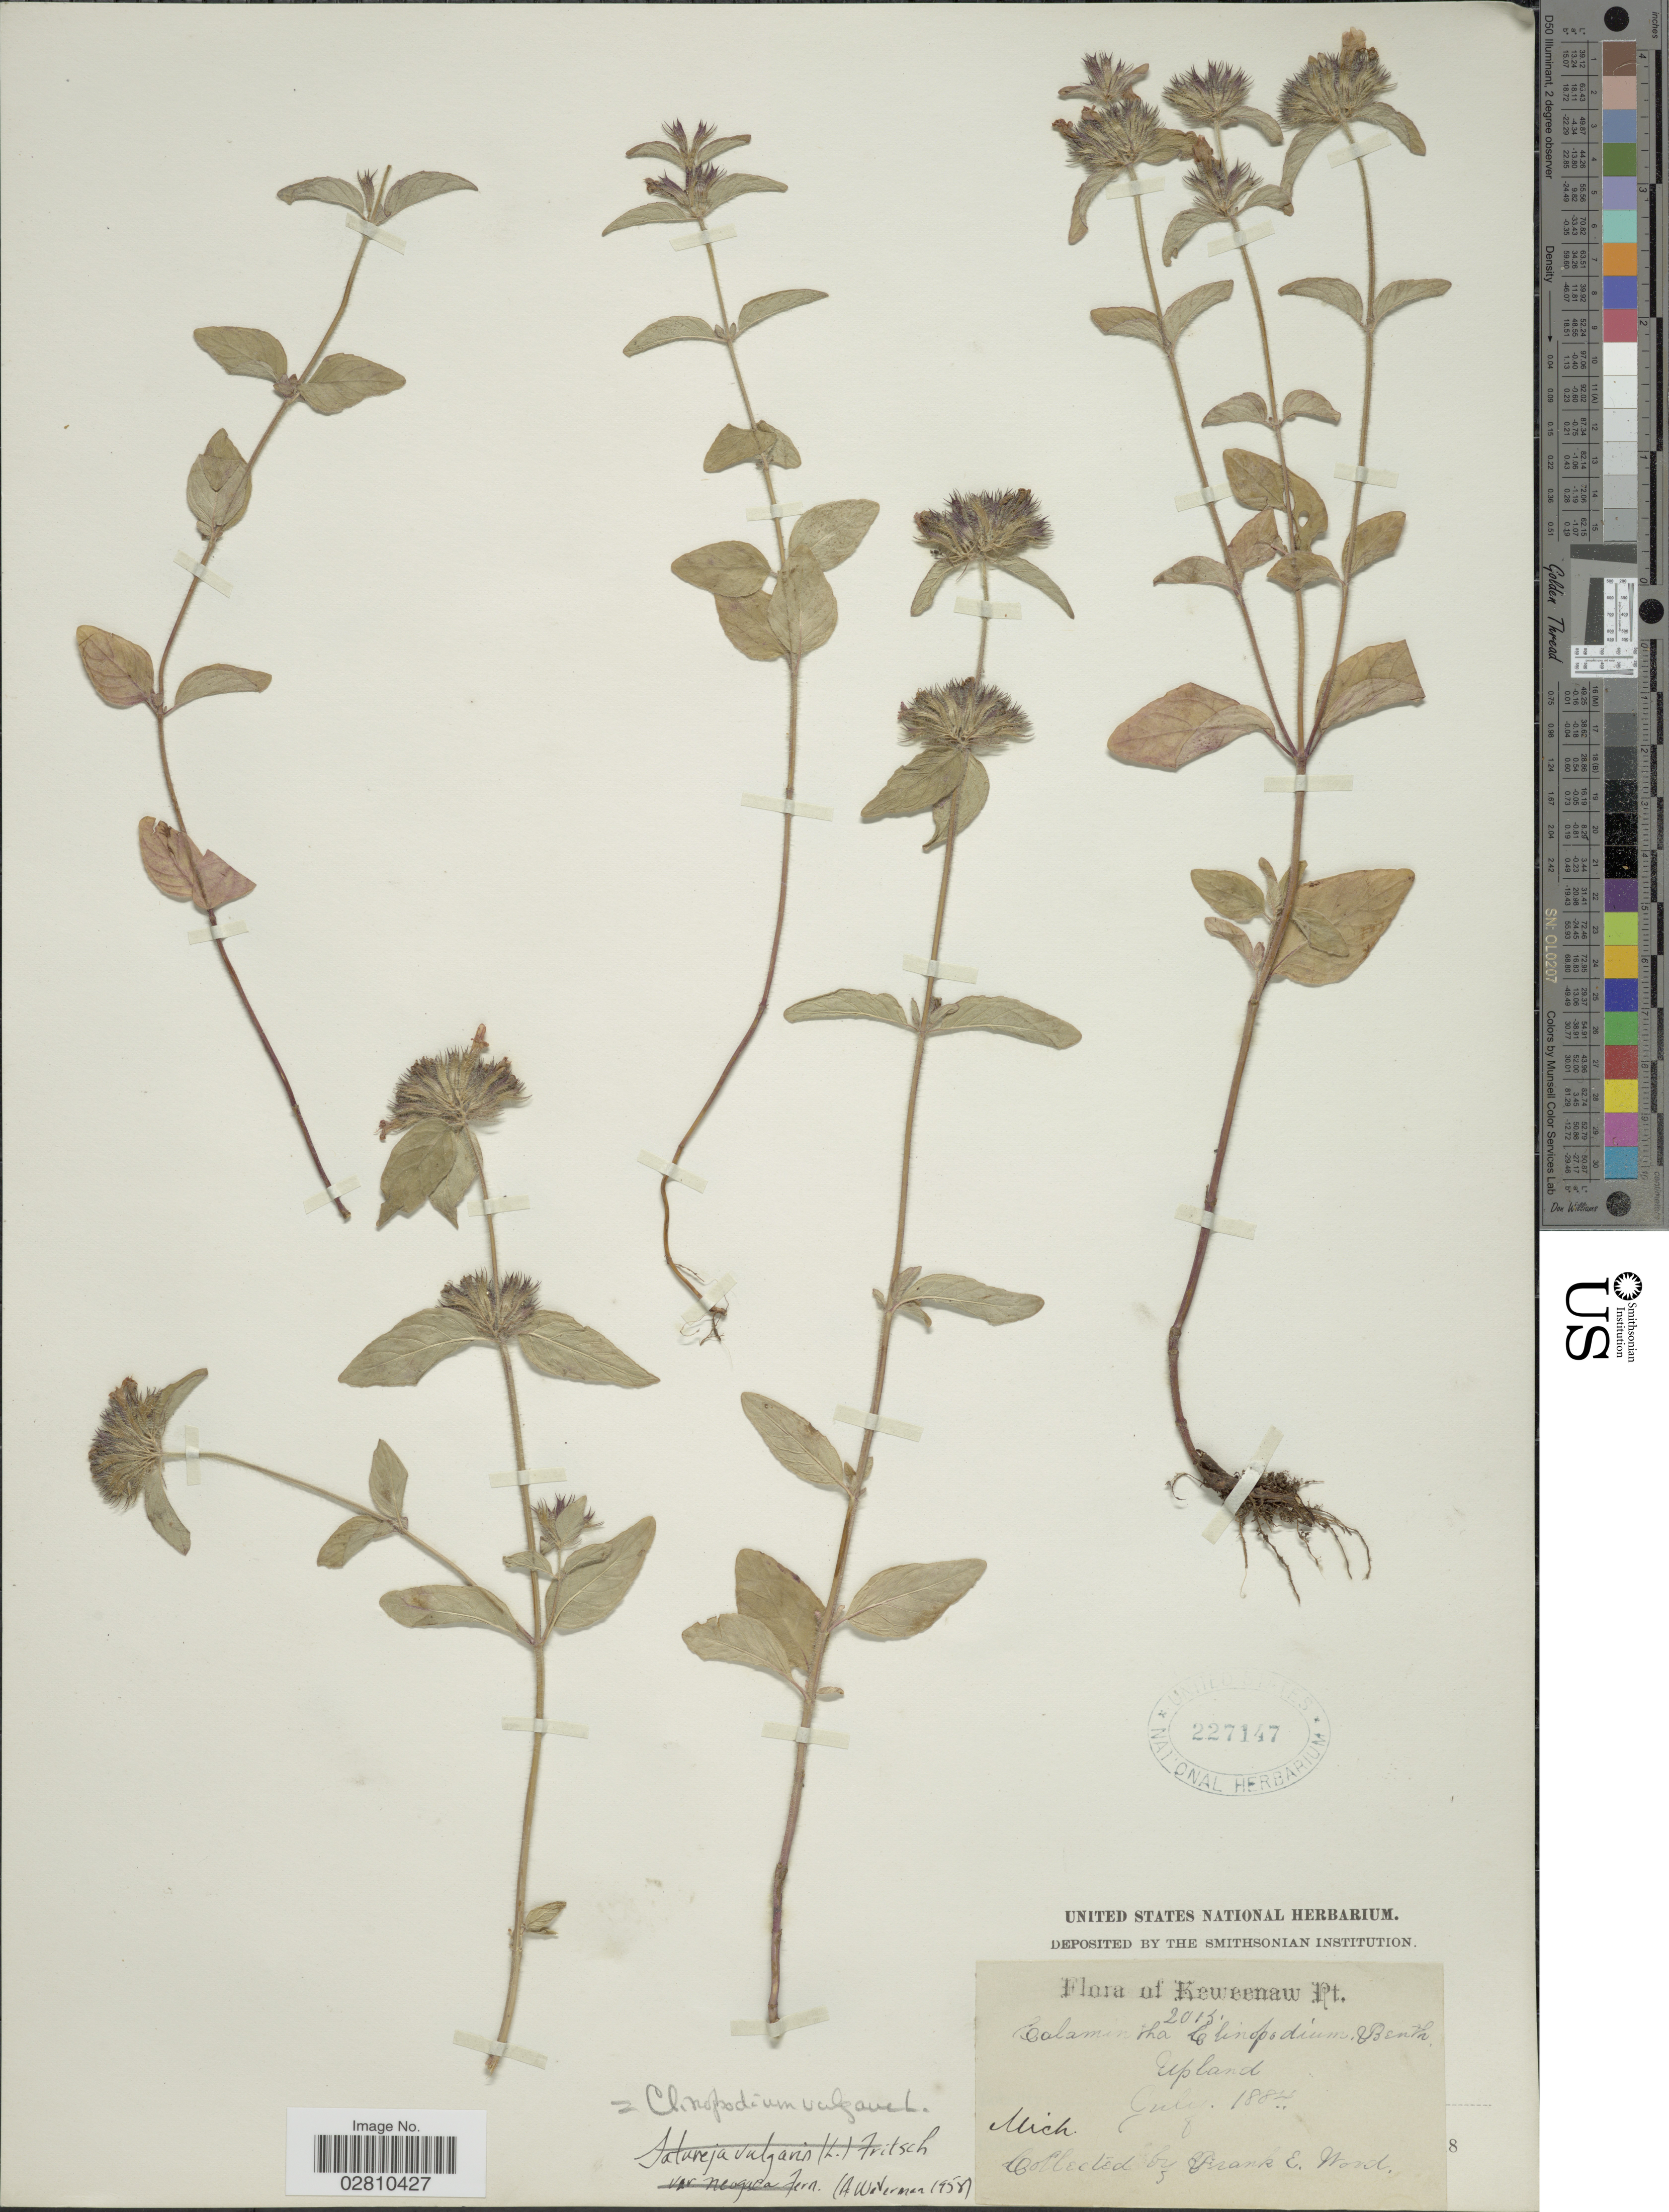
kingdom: Plantae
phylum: Tracheophyta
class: Magnoliopsida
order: Lamiales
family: Lamiaceae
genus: Clinopodium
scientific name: Clinopodium vulgare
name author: L.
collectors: F. Ward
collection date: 1884-07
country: United States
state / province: Michigan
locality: Upland, Mich.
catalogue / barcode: US 227147